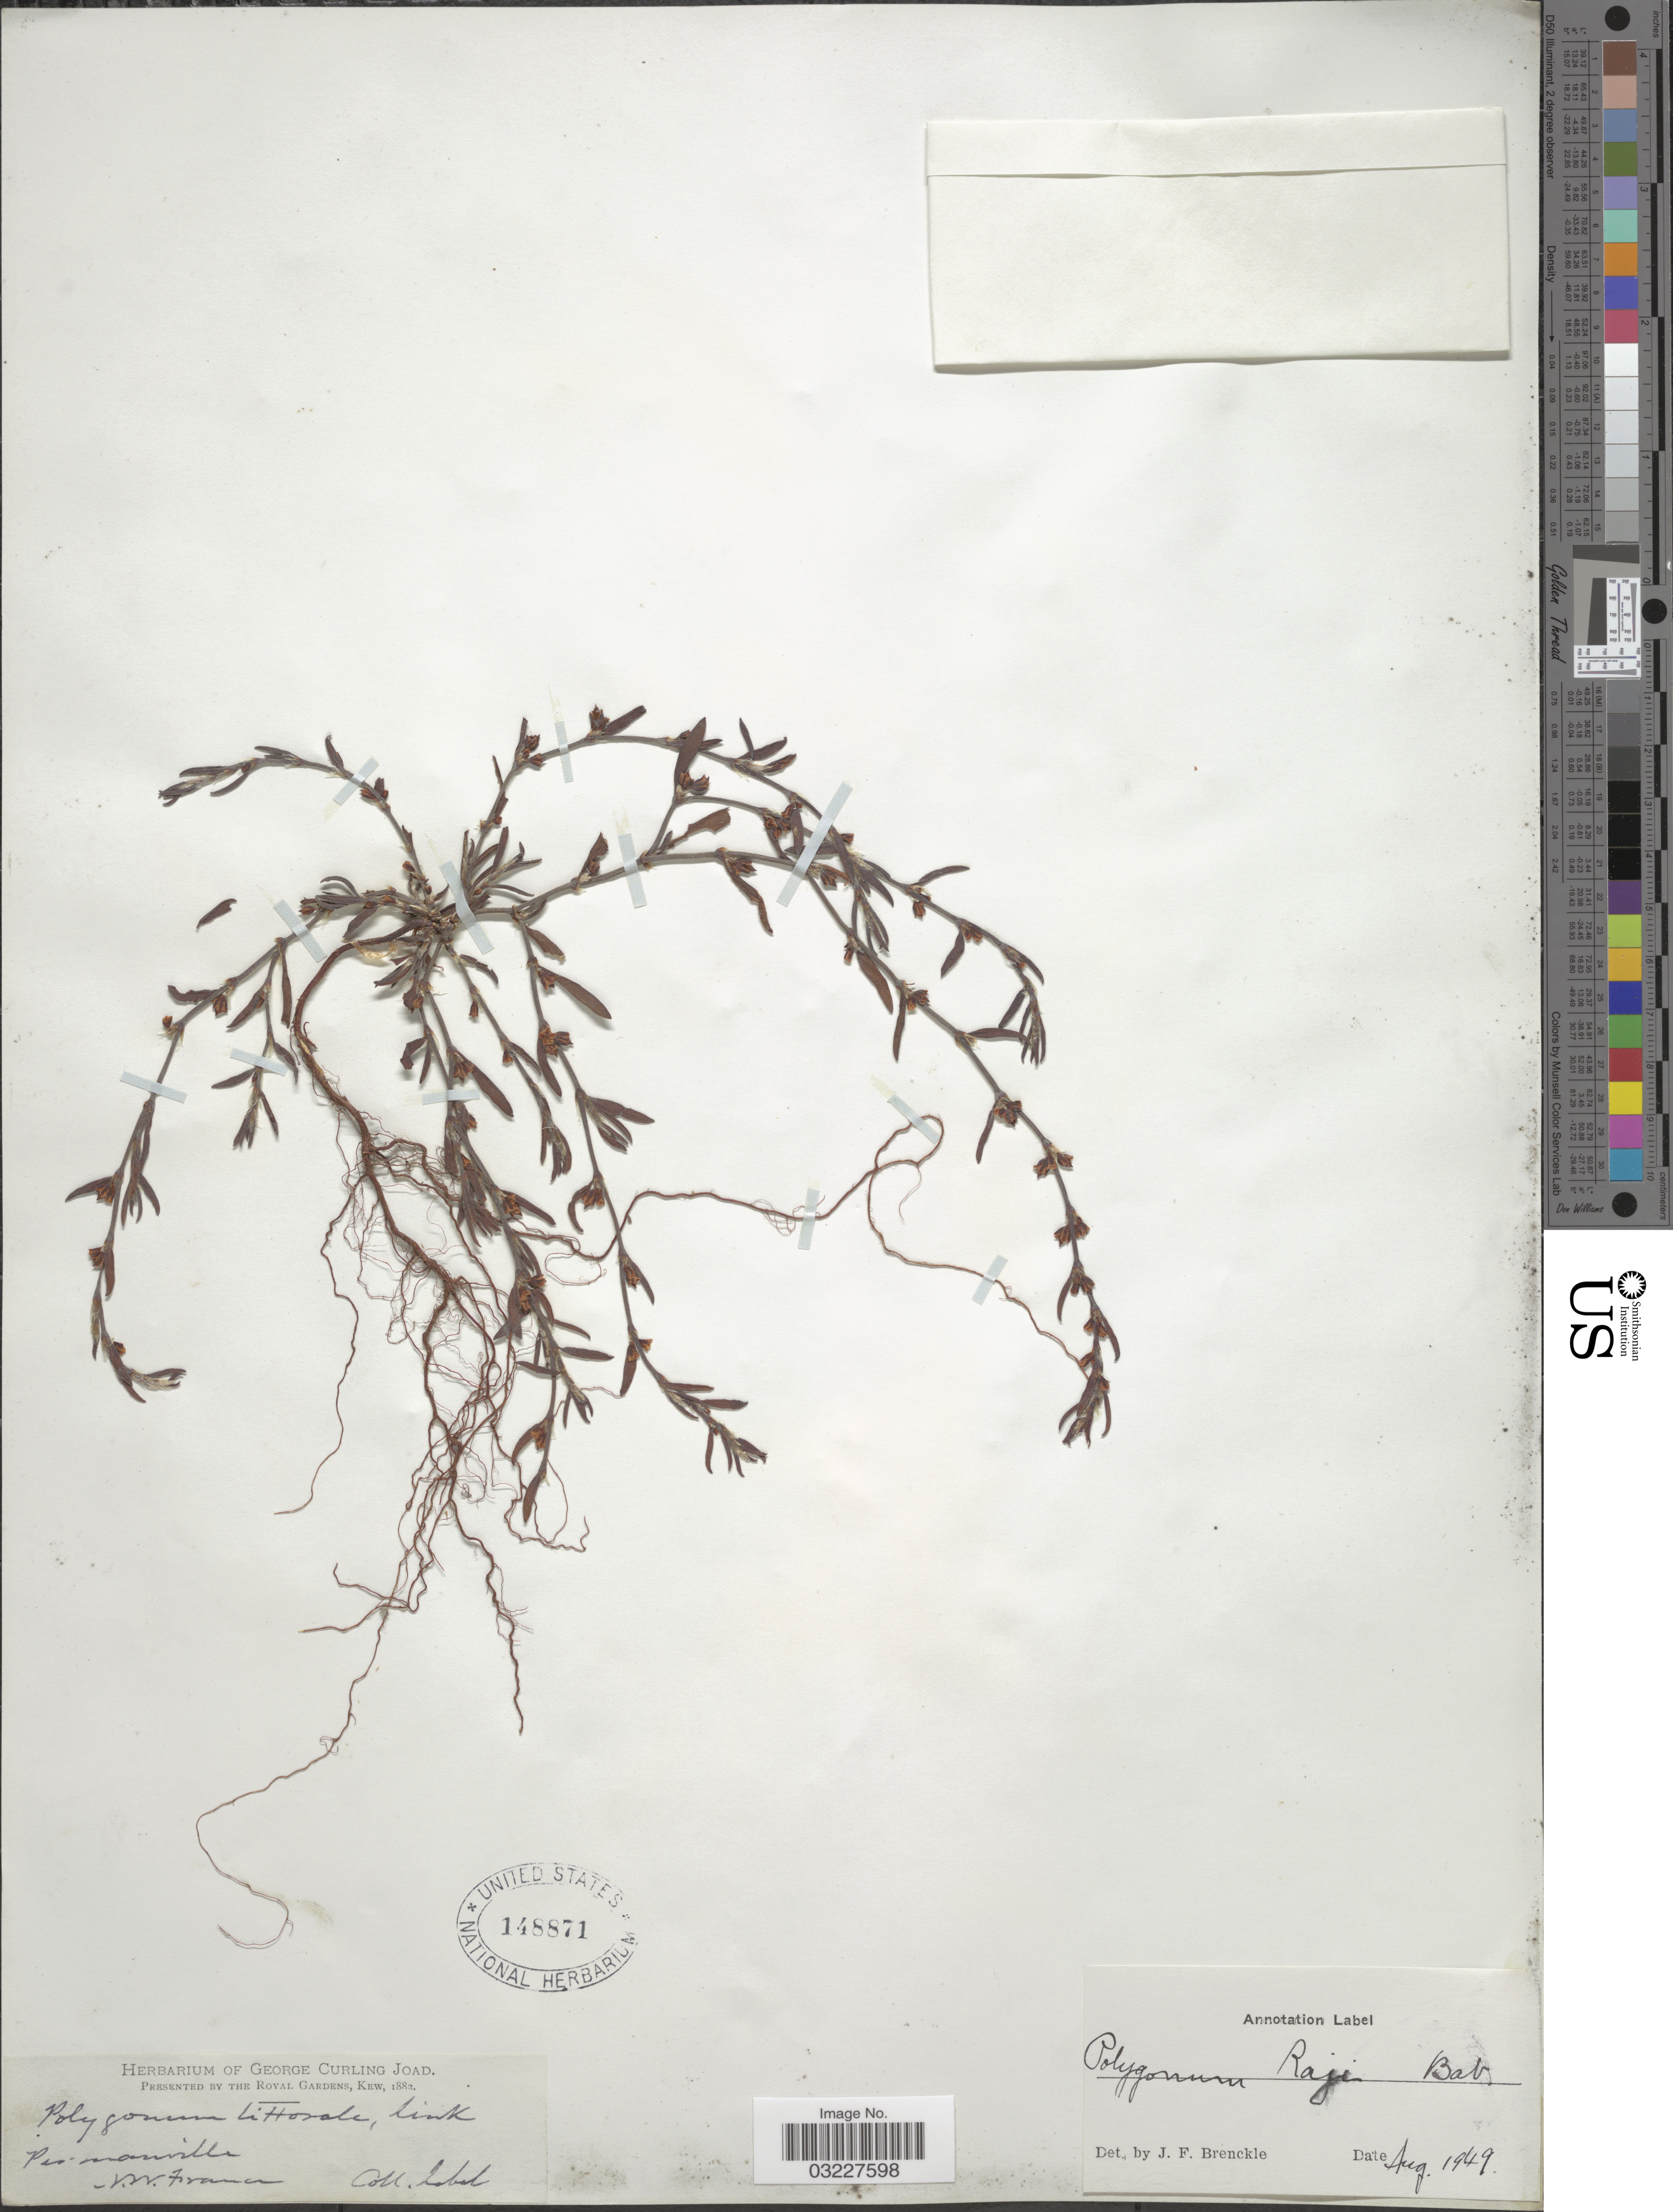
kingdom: Plantae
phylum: Tracheophyta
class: Magnoliopsida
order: Caryophyllales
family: Polygonaceae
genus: Polygonum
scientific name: Polygonum raii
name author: Bab.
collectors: H. Zabel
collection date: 1949-08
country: France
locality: Pirmaniville [interpreted], N.W. France.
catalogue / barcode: US 148871